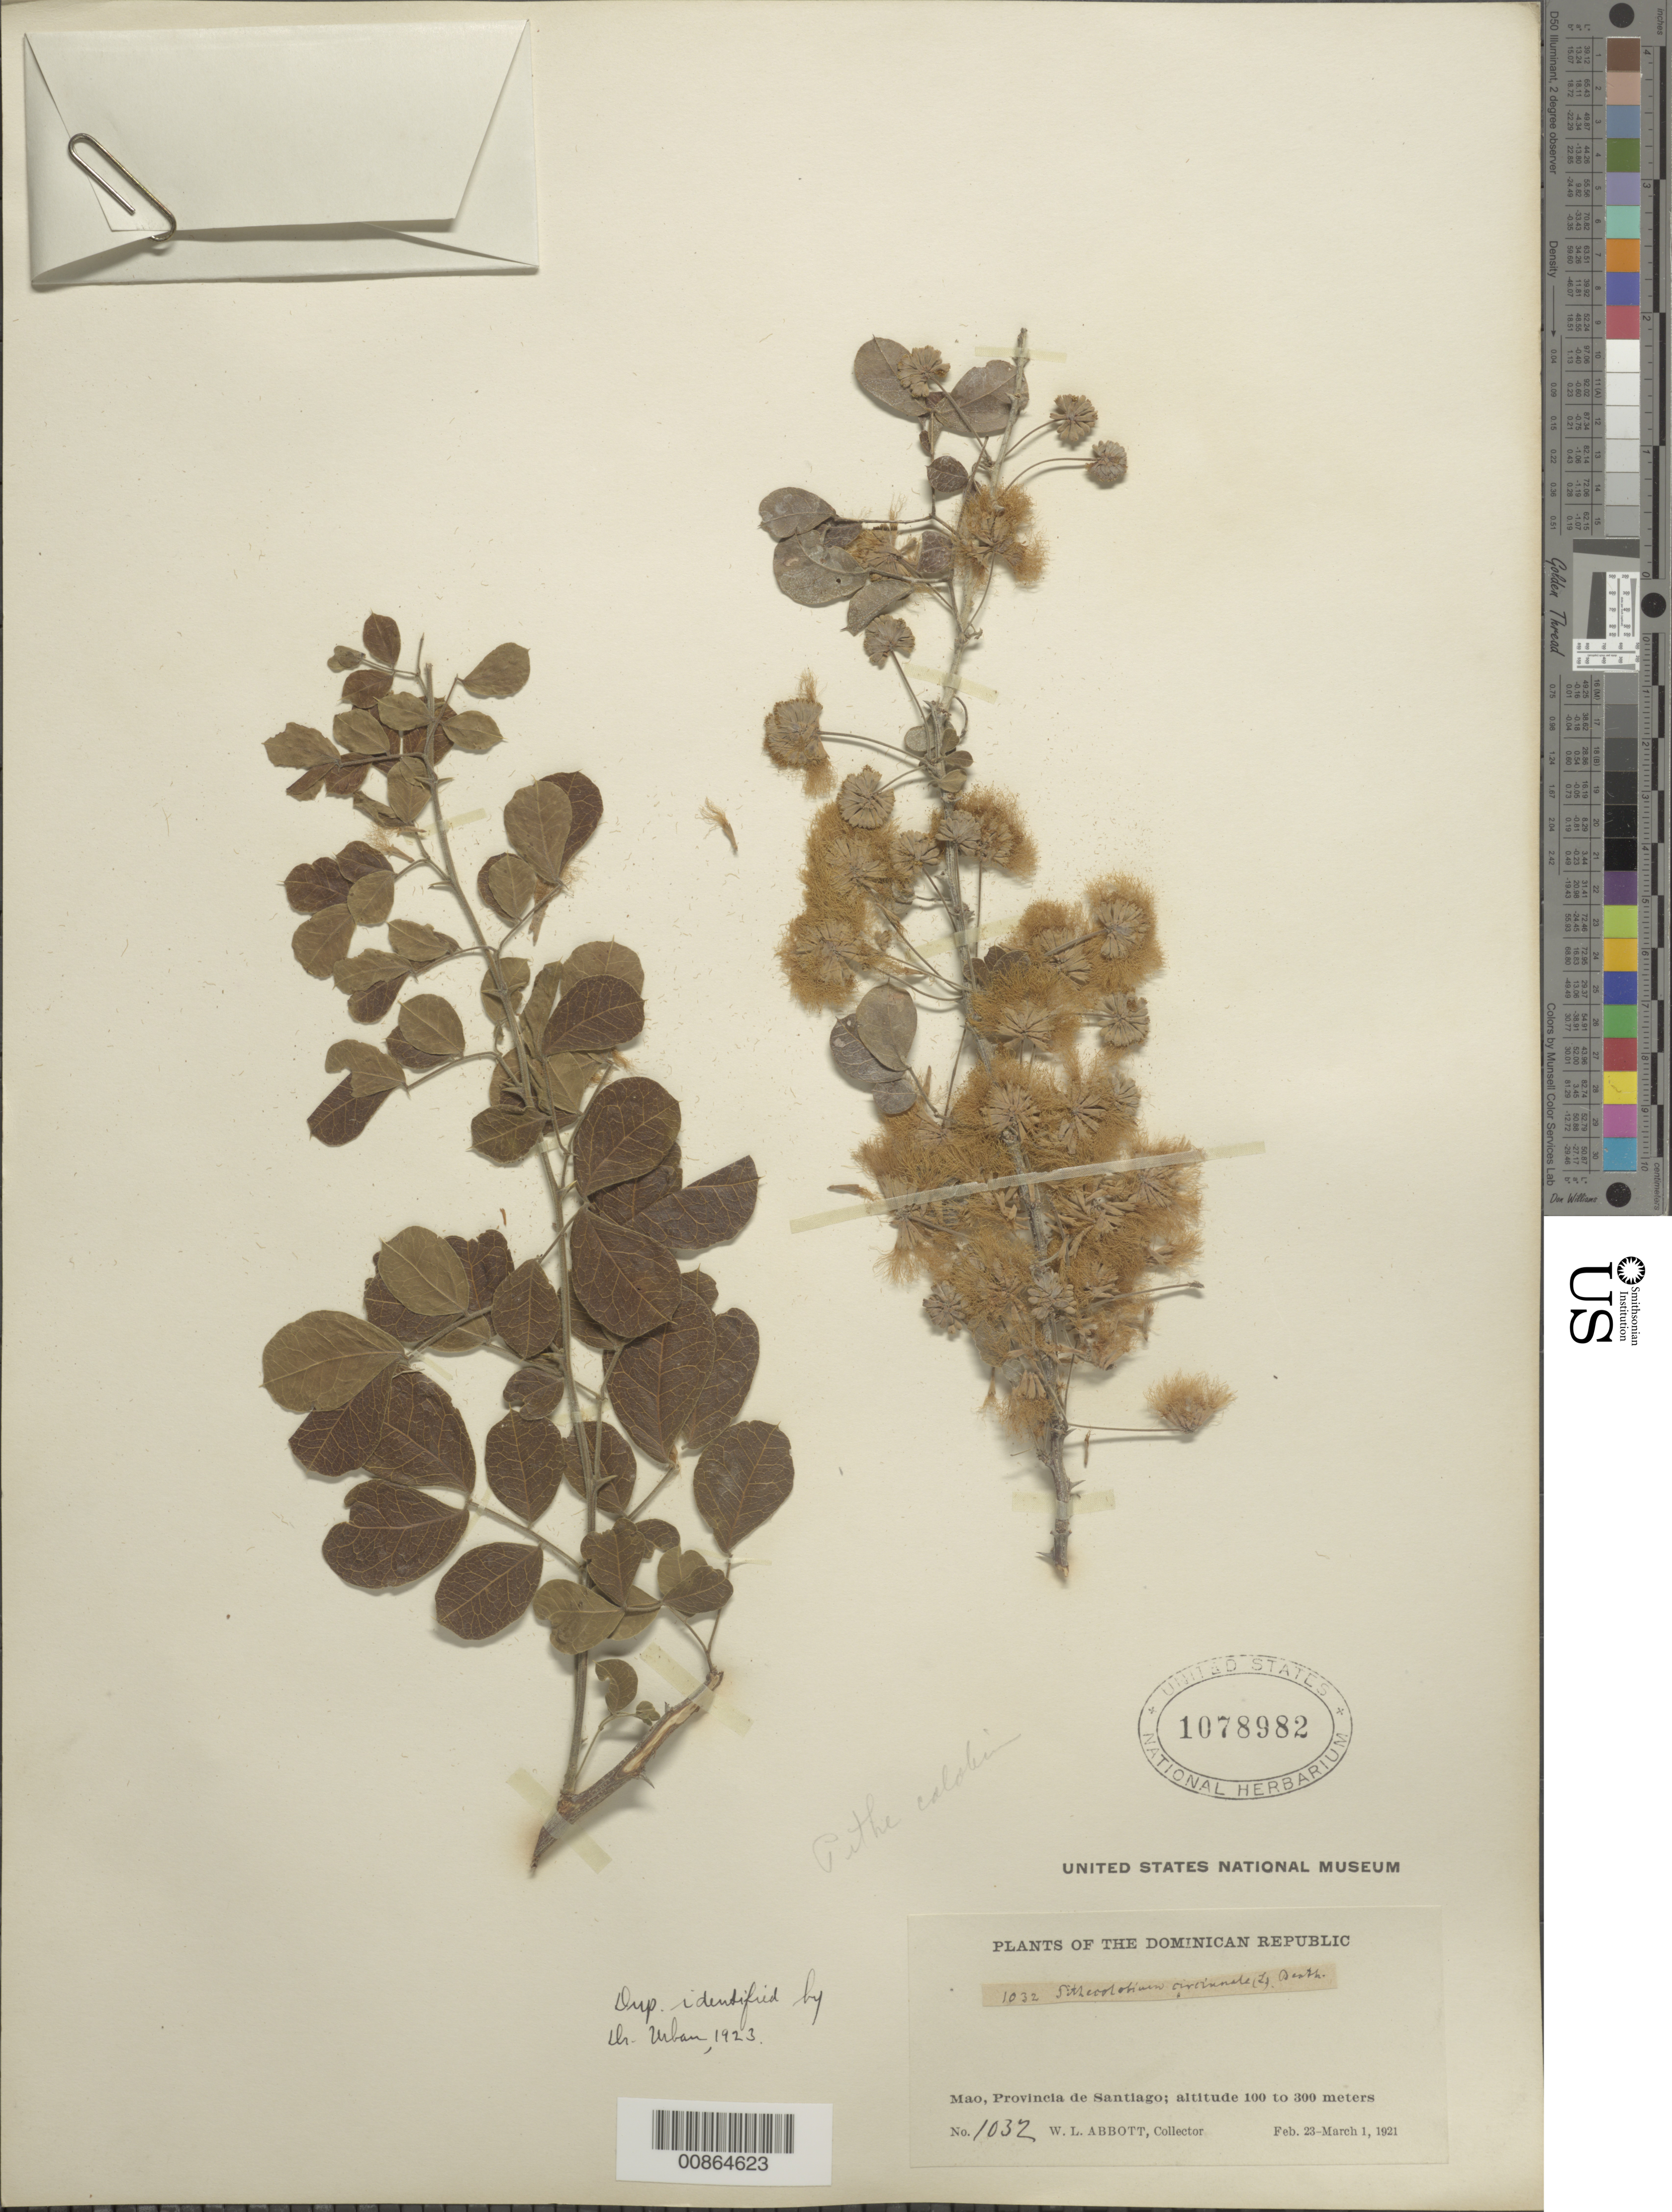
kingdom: Plantae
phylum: Tracheophyta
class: Magnoliopsida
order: Fabales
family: Fabaceae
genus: Pithecellobium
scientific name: Pithecellobium circinale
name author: (L.) Benth.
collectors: W. L. Abbott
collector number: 1032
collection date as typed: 23 Feb 1921 to 01 Mar 1921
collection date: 1921-02-23/1921-03-01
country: Dominican Republic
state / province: Santiago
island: Hispaniola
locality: Mao.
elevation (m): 100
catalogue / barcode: US 1078982